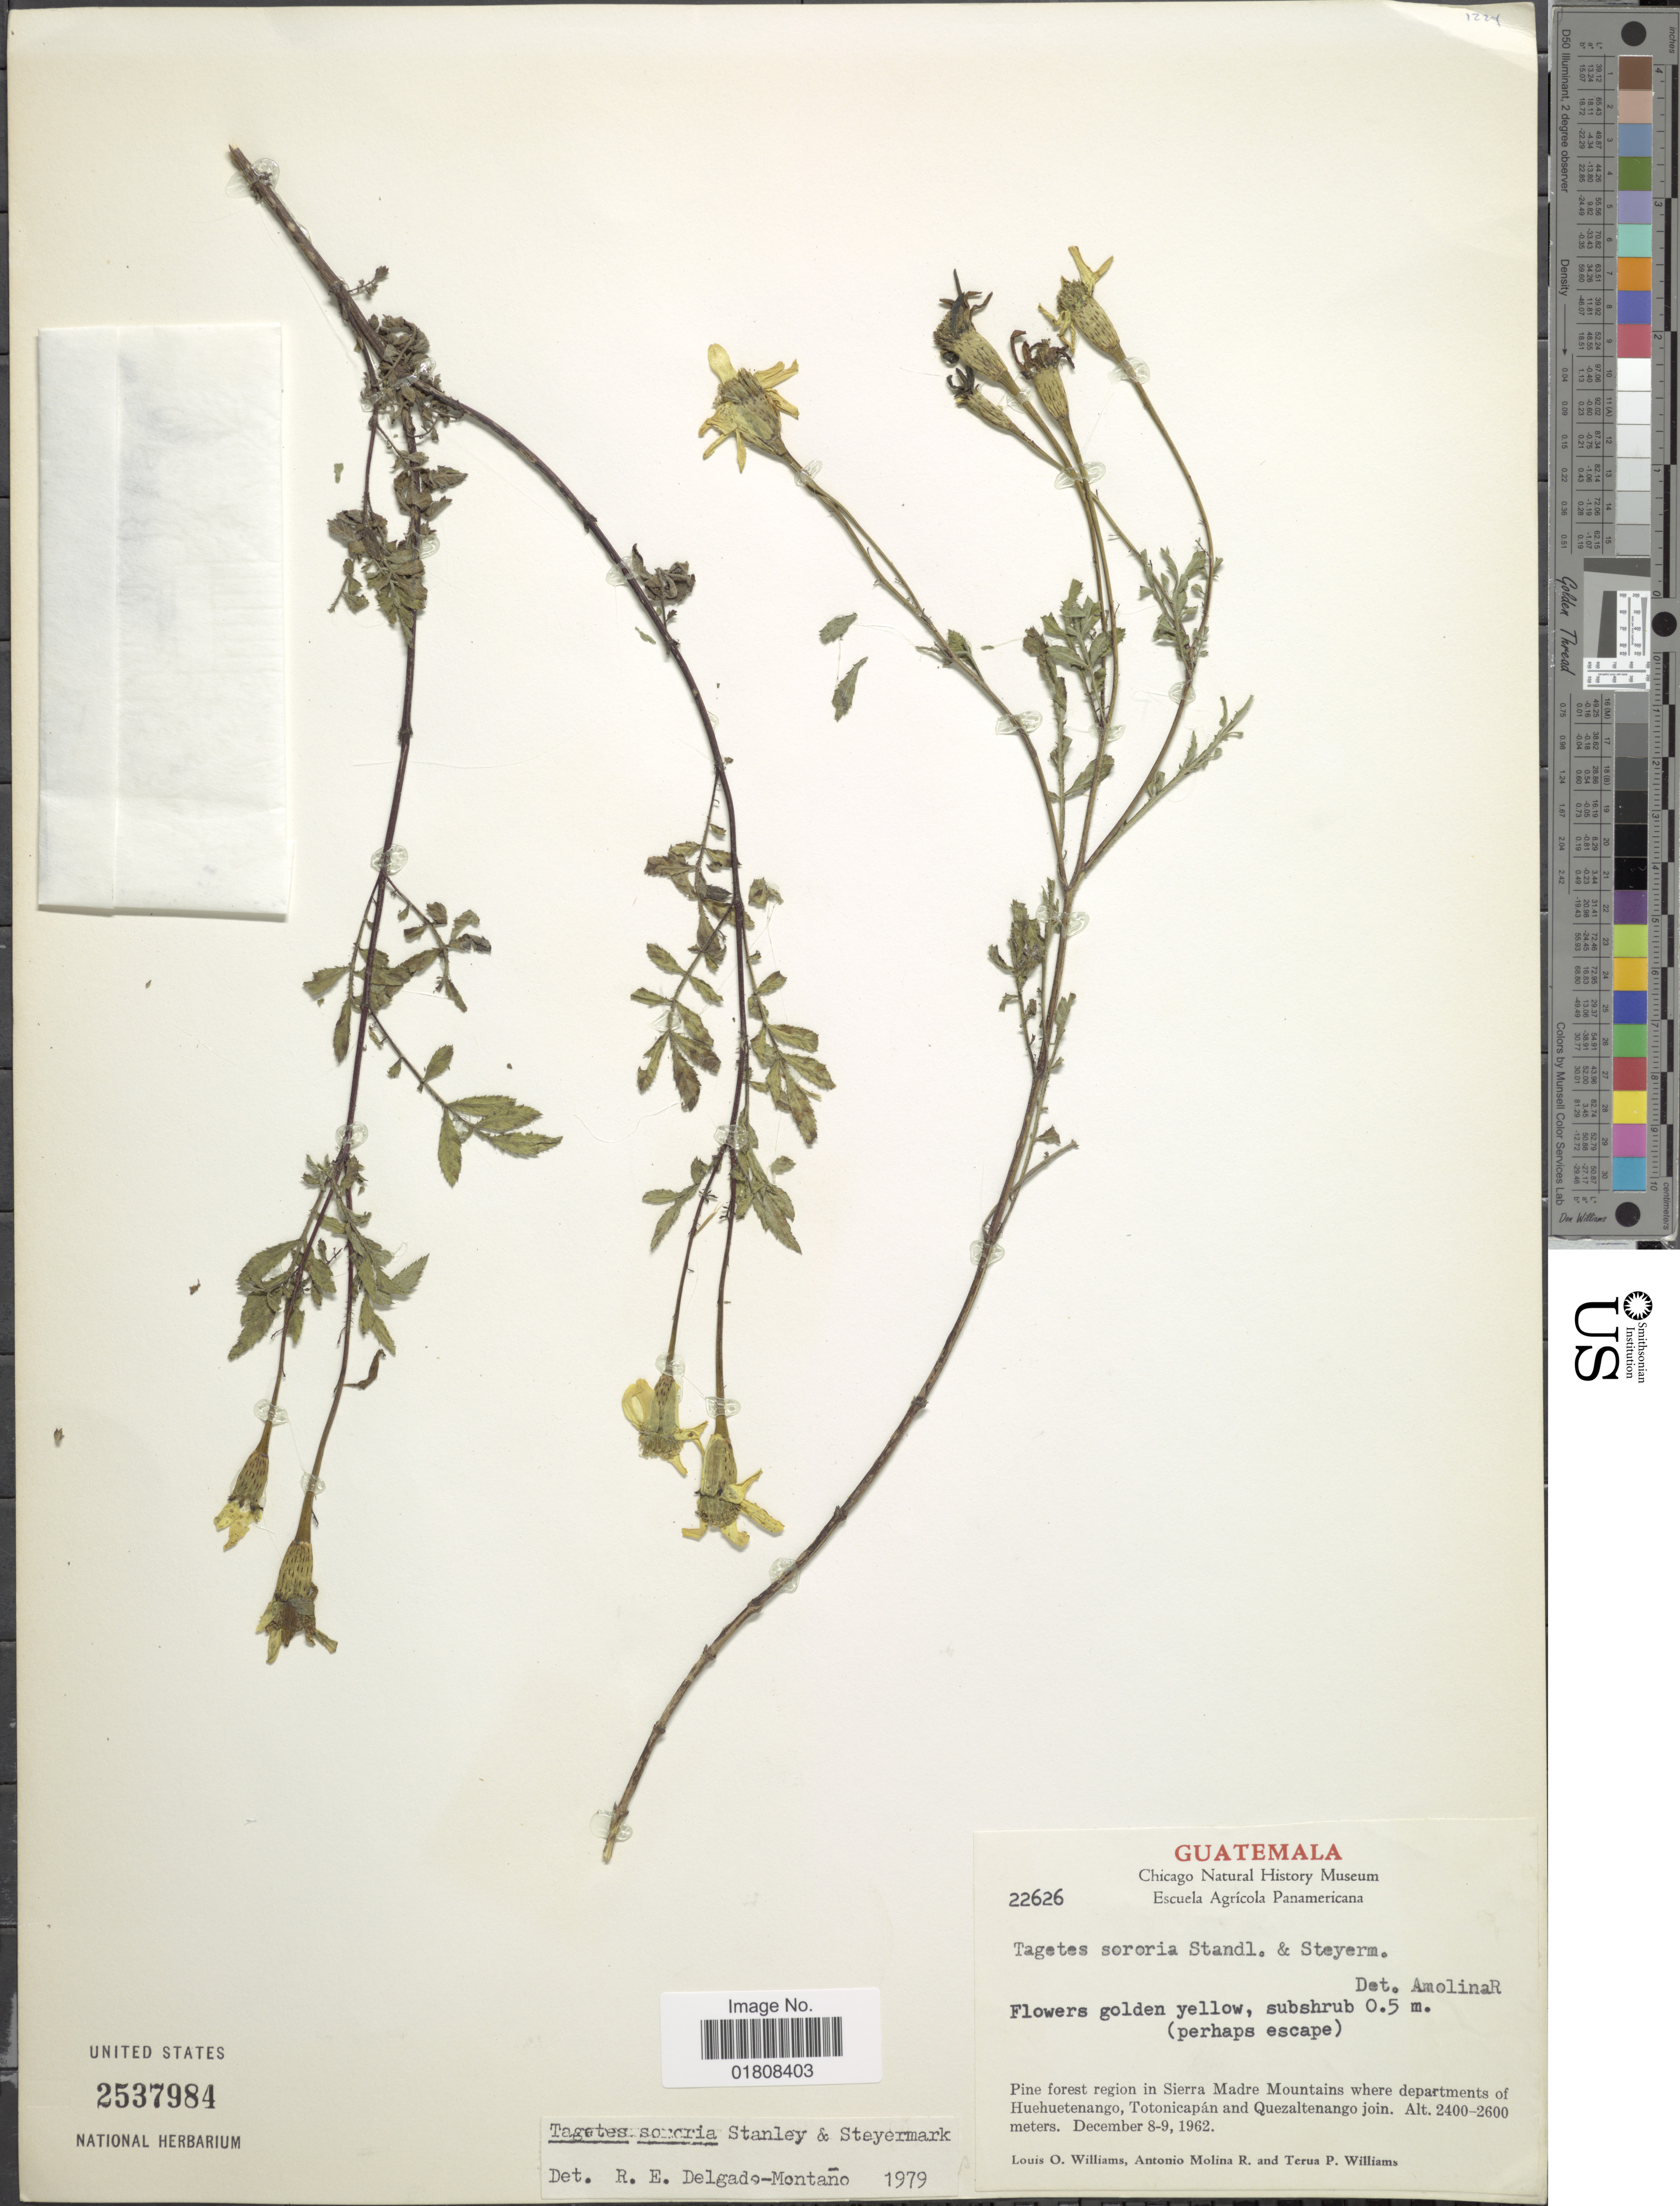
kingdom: Plantae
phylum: Tracheophyta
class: Magnoliopsida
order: Asterales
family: Asteraceae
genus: Tagetes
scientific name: Tagetes sororia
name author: Standl. & Steyerm.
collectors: L. O. Williams, A. Molina R. & T. P. Williams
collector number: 22626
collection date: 1962-12-08/1962-12-09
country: Guatemala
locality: Region in Sierra Madre Mountains where departments of Huehuetenango, Totonicapan and Quezaltenango join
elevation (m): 2400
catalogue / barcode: US 2537984